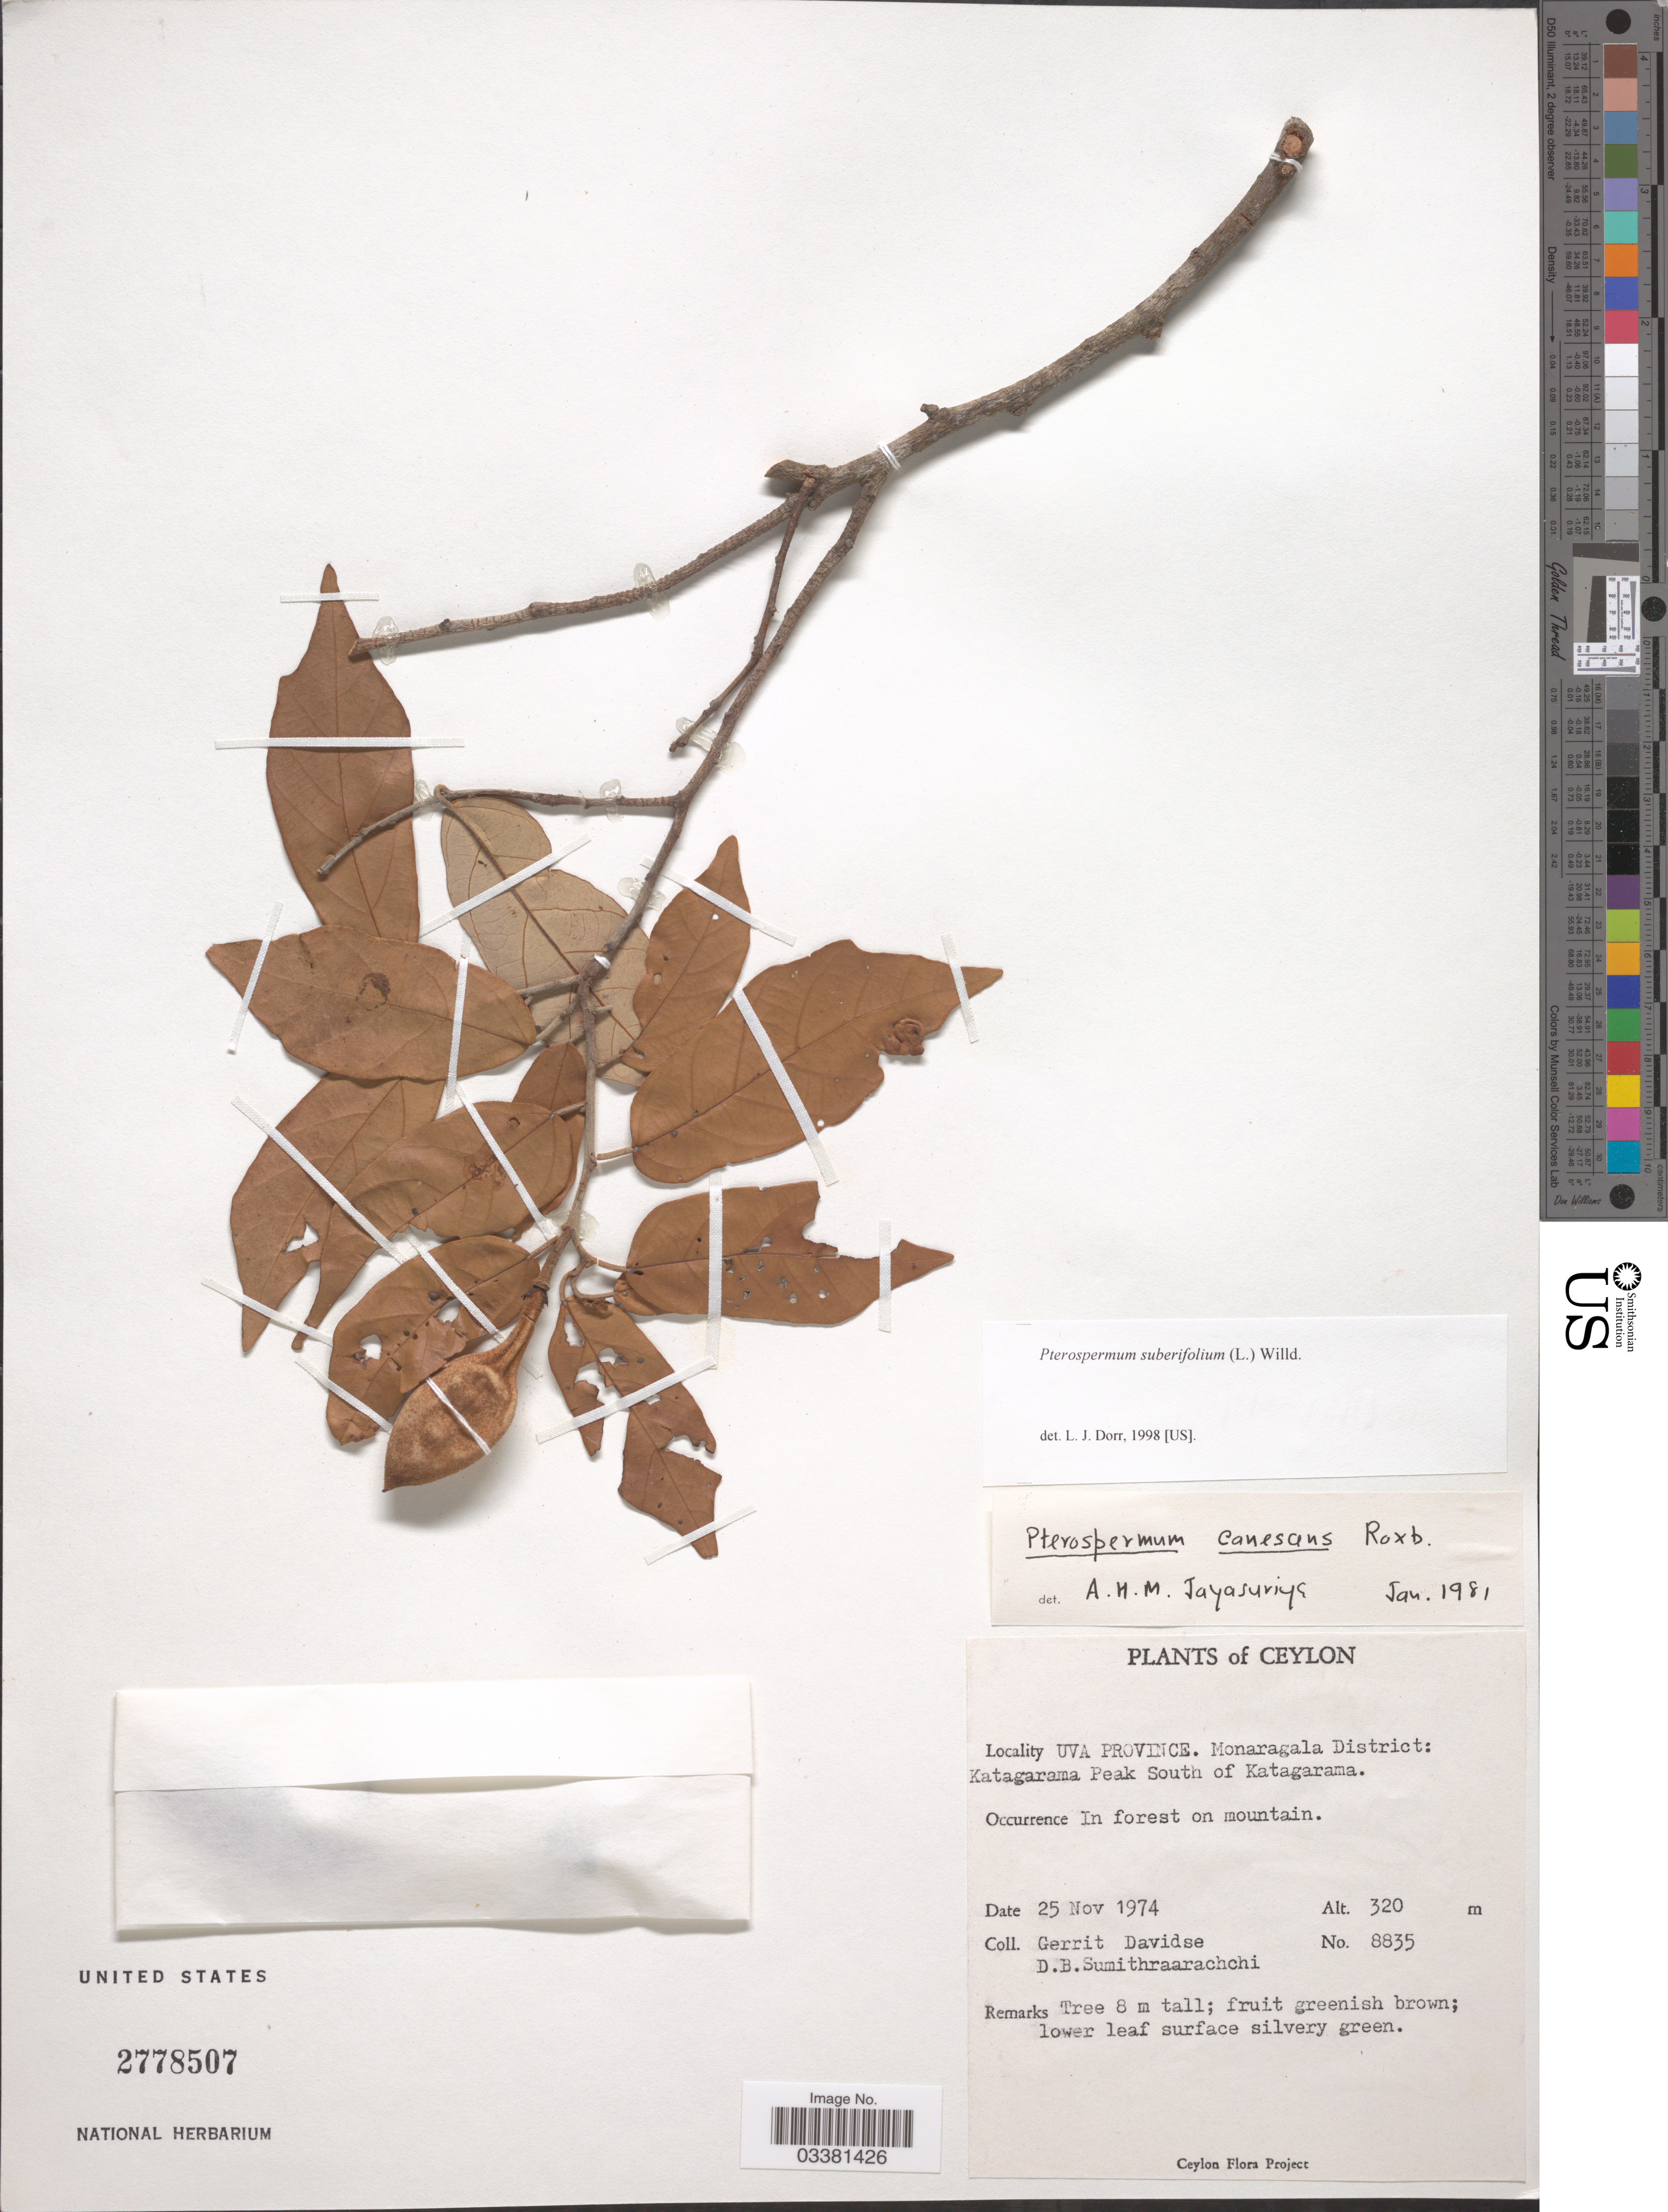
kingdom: Plantae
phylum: Tracheophyta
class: Magnoliopsida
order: Malvales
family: Malvaceae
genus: Pterospermum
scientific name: Pterospermum suberifolium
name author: (L.) Raeusch.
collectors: G. Davidse & D. B. Sumithraarachchi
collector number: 8835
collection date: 1974-11-25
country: Sri Lanka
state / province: Uva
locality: Ceylon. Monaragala District: Katagarama Peak South of Katagarama.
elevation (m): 320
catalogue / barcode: US 2778507